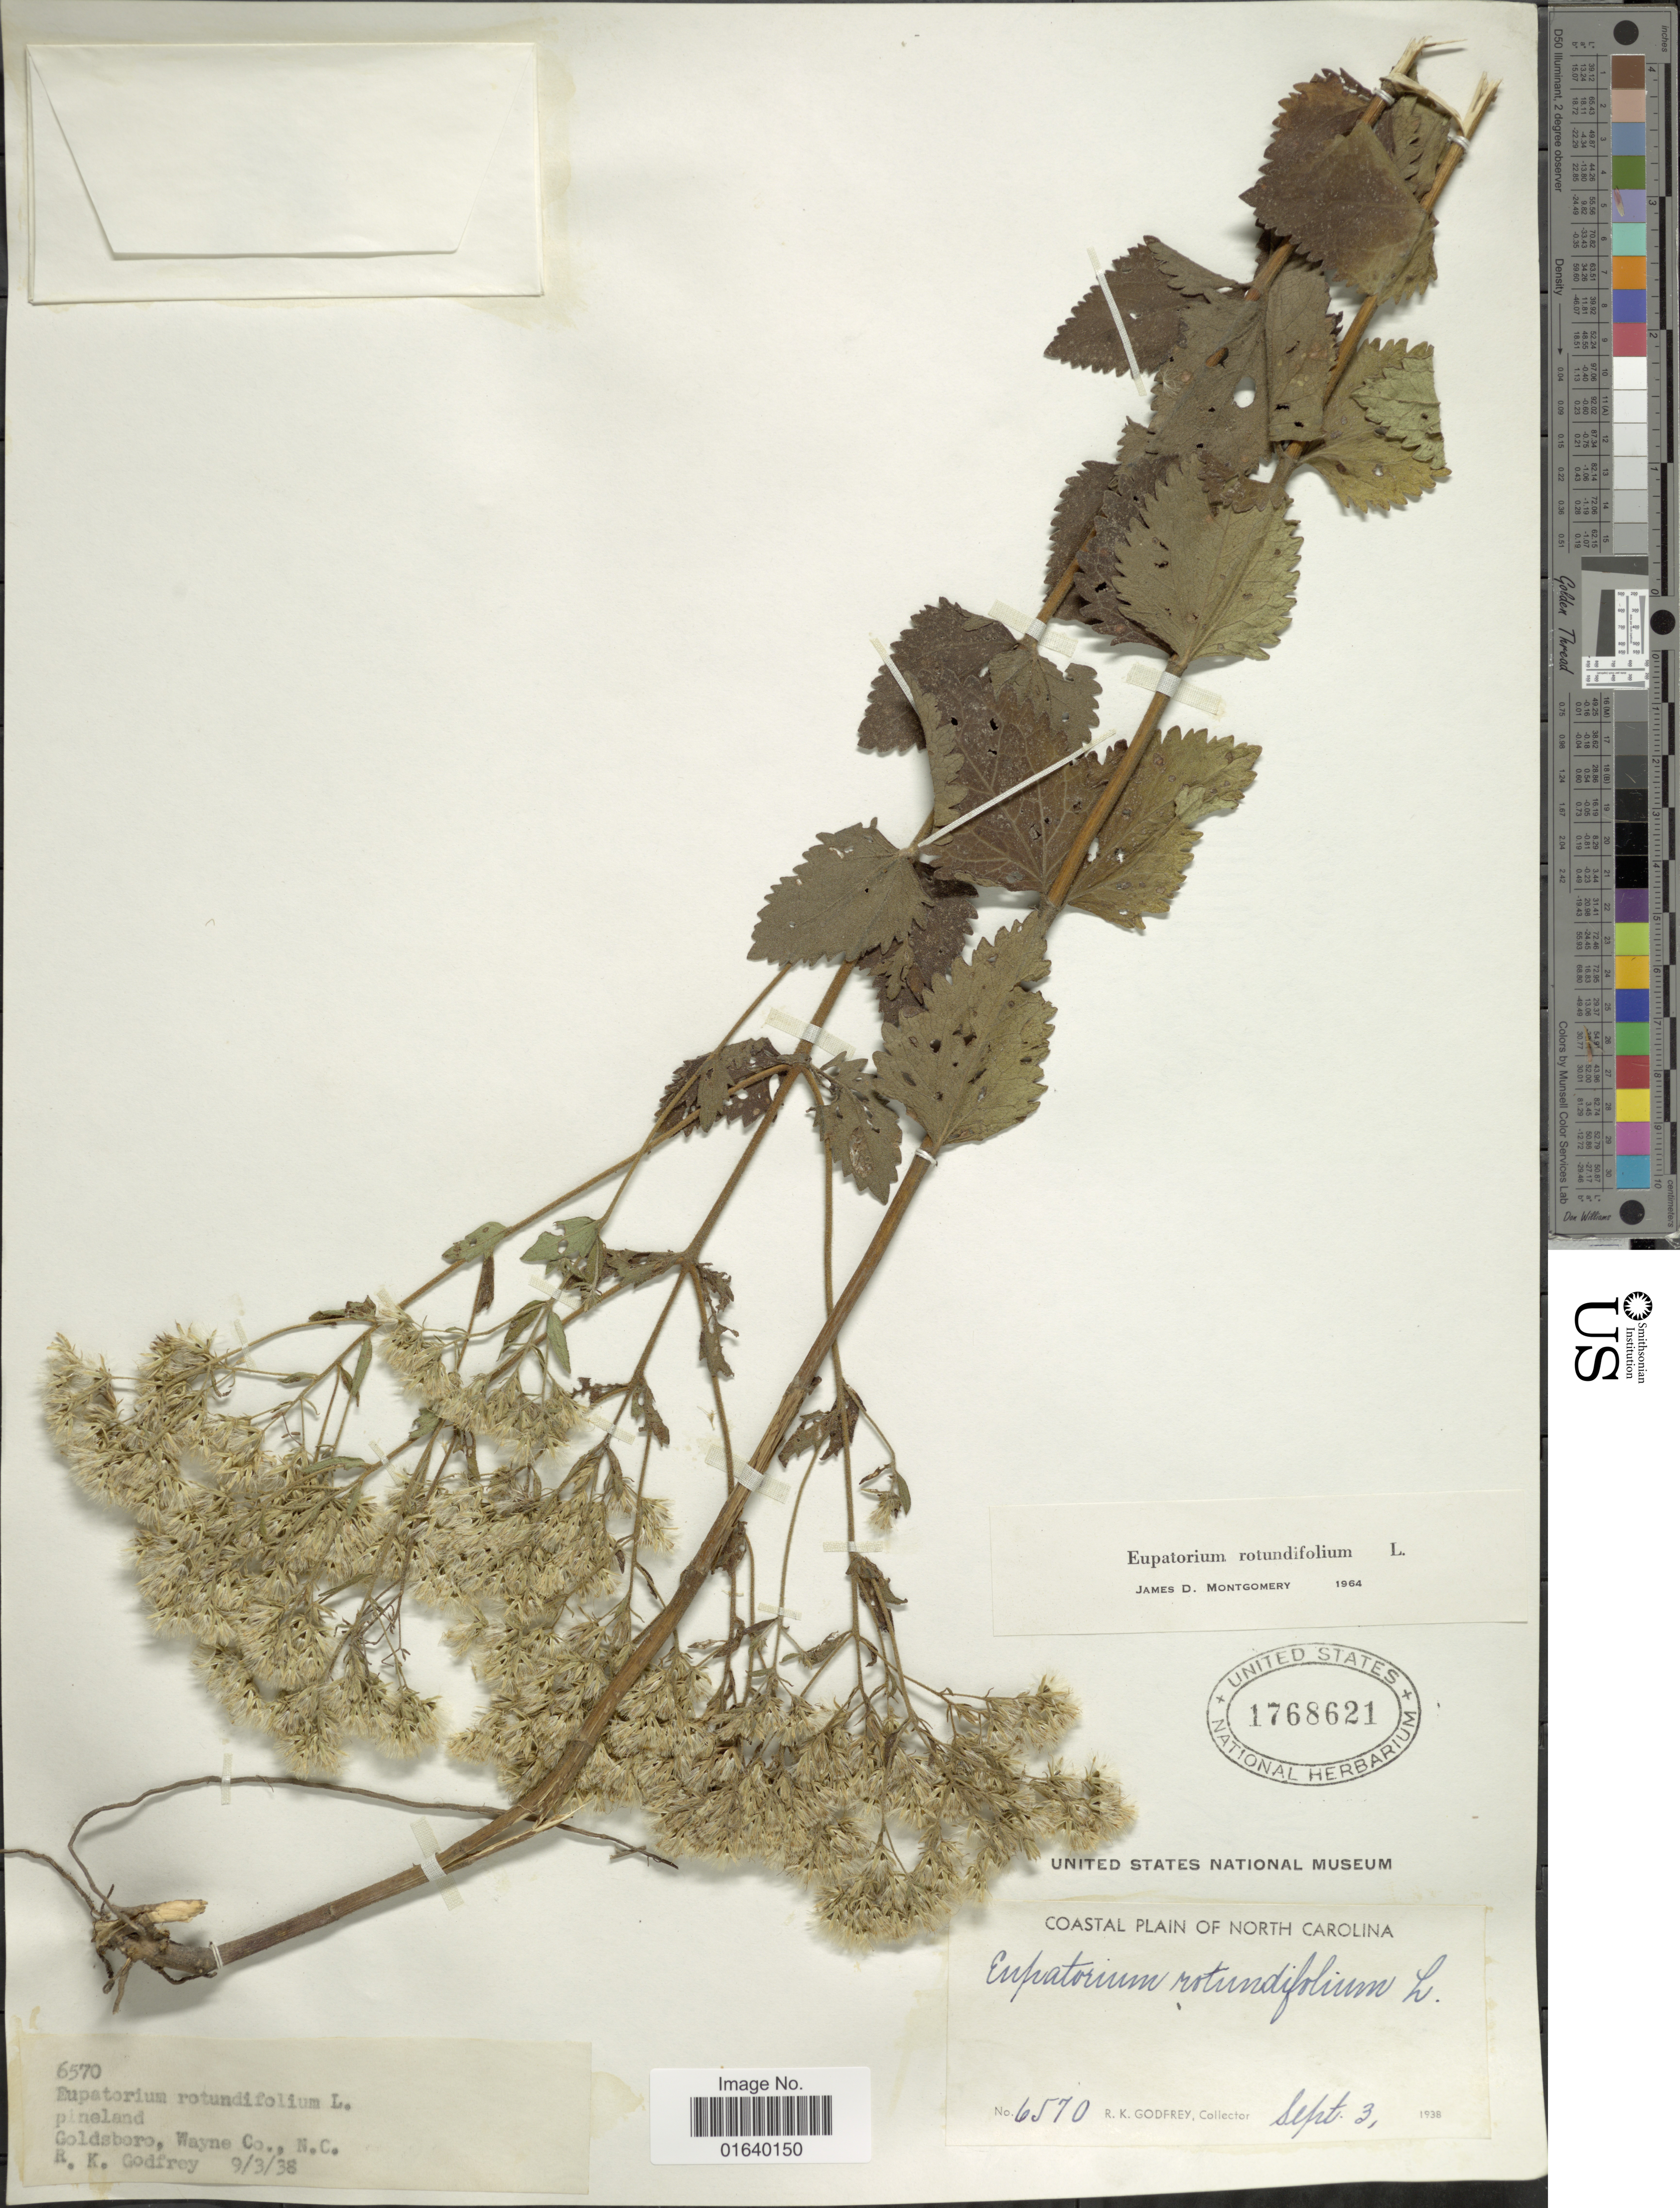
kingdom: Plantae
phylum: Tracheophyta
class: Magnoliopsida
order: Asterales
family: Asteraceae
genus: Eupatorium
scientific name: Eupatorium rotundifolium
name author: L.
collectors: R. K. Godfrey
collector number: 6570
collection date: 1938-09-03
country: United States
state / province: North Carolina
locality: Goldsboro, Wayne Co, Coastal Plain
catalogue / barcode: US 1768621